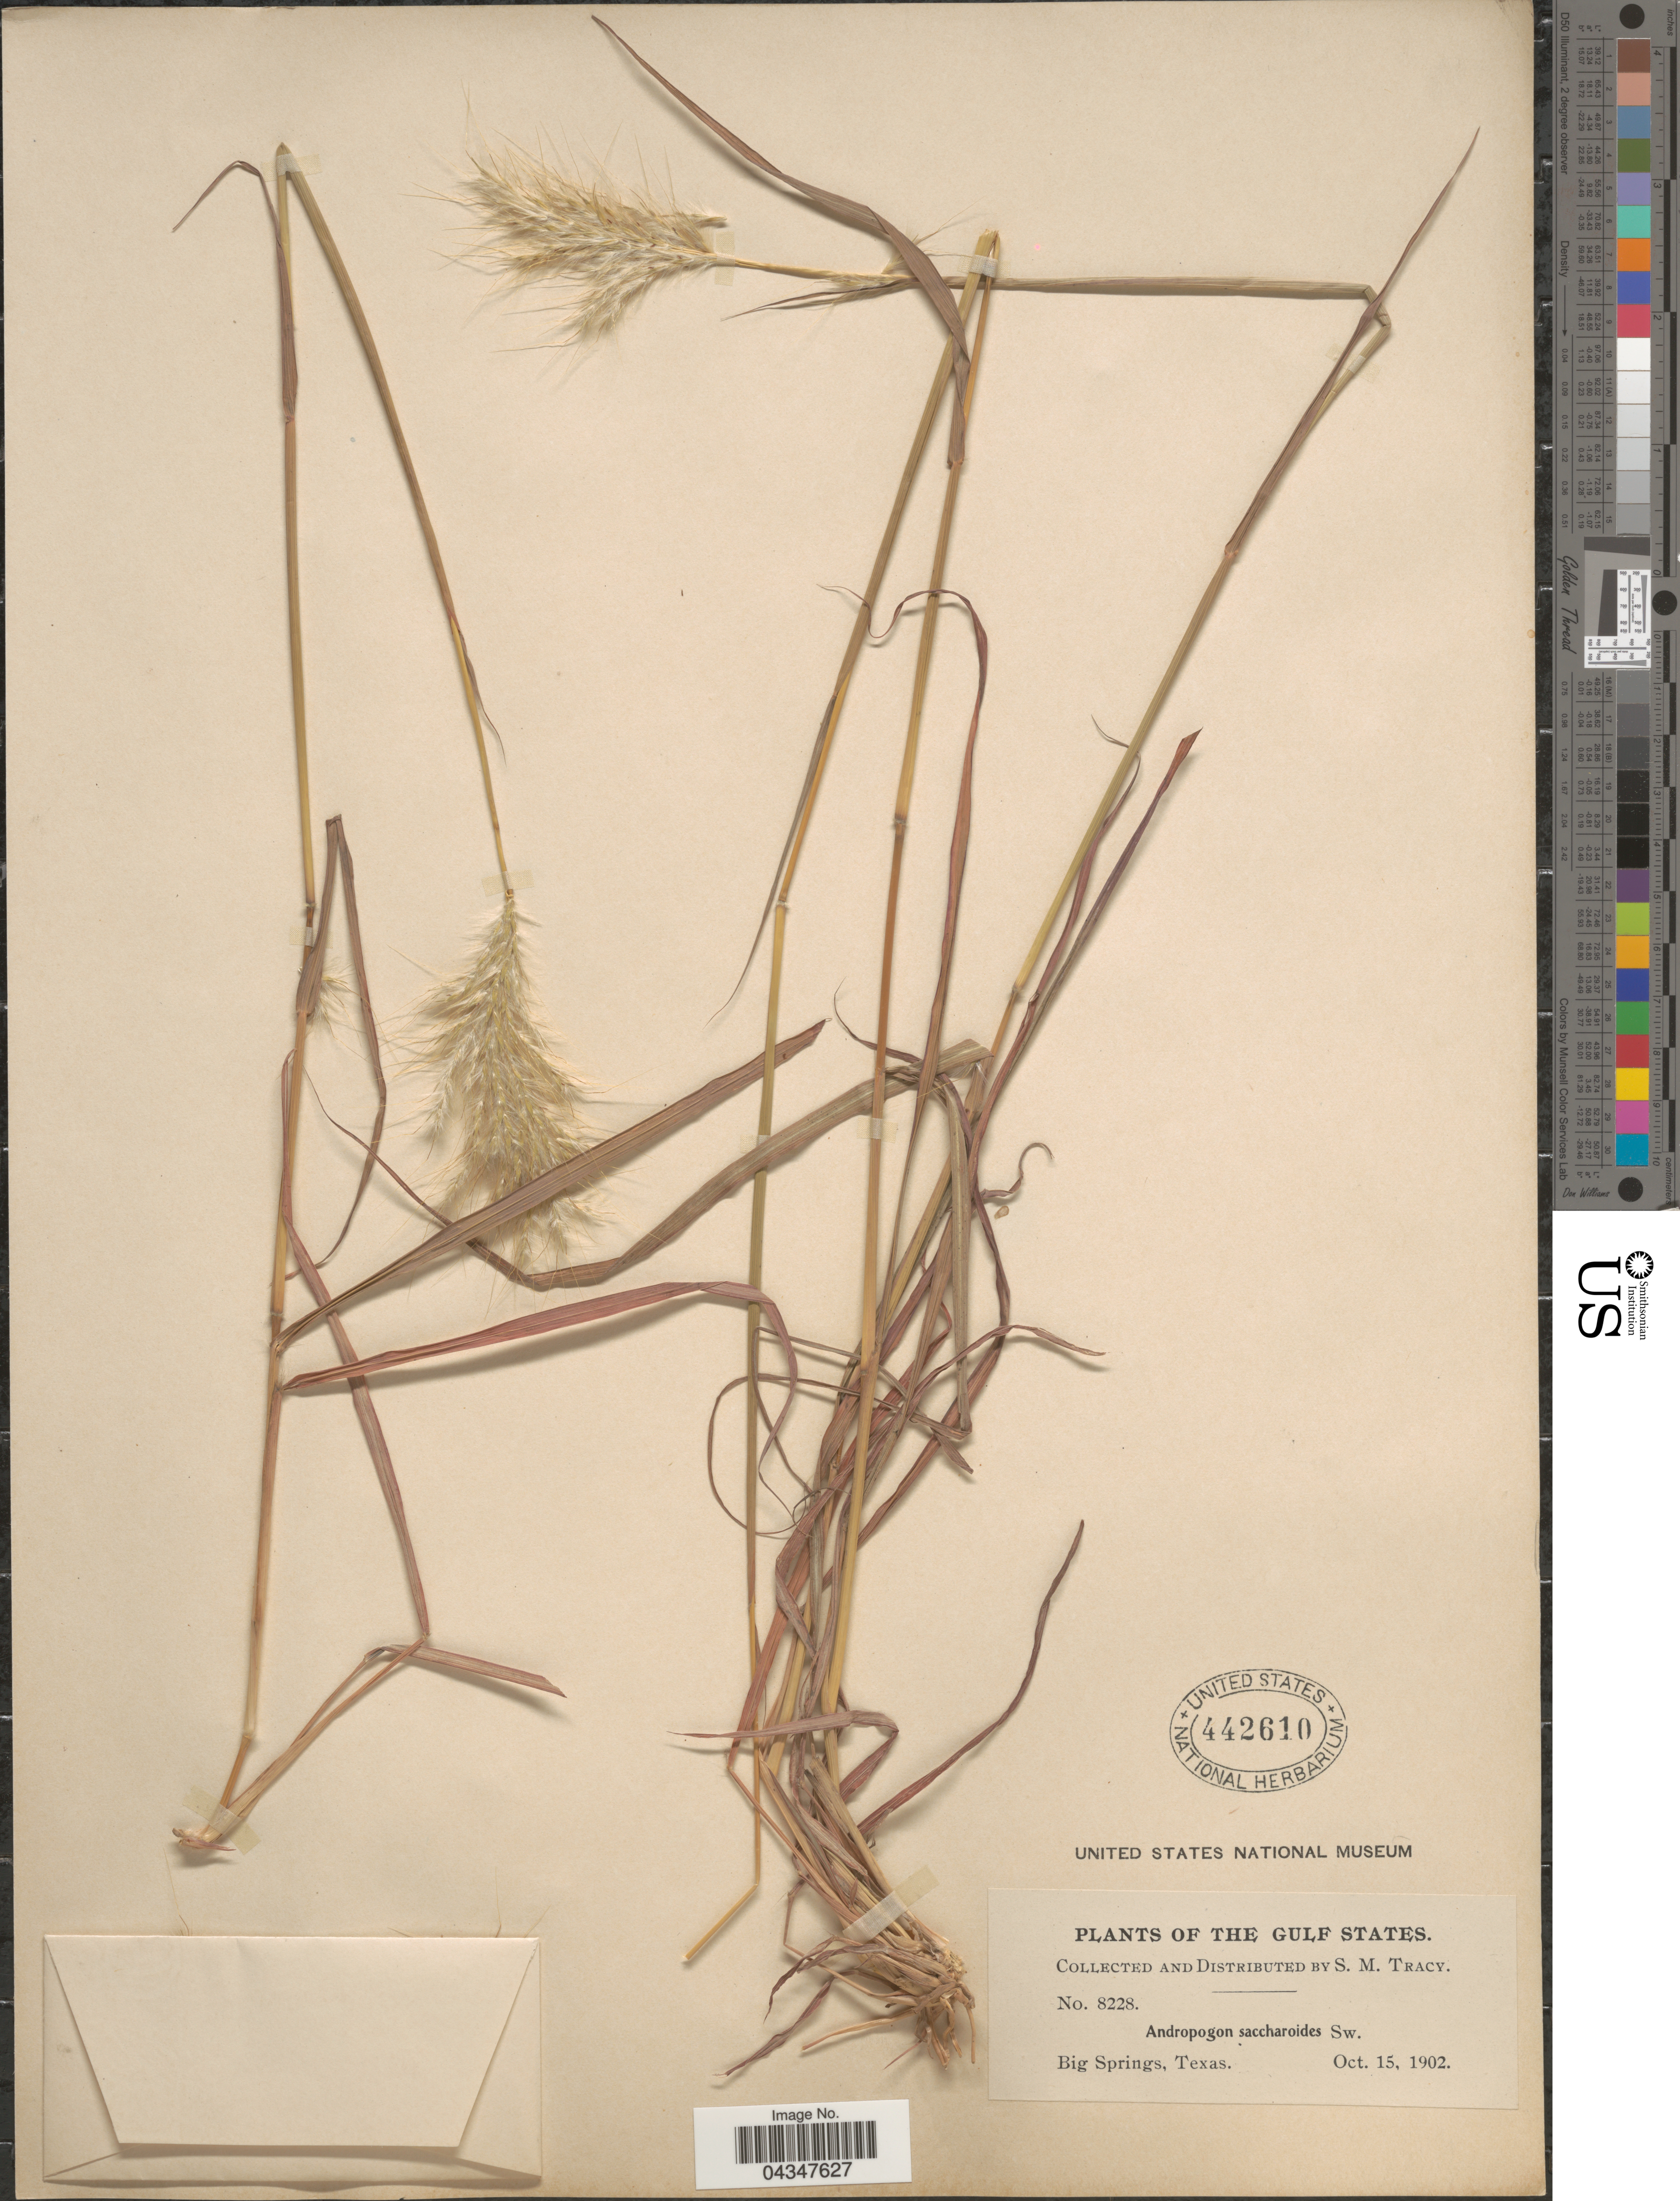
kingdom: Plantae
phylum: Tracheophyta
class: Liliopsida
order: Poales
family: Poaceae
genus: Bothriochloa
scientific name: Bothriochloa barbinodis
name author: (Lag.) Herter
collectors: S. M. Tracy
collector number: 8228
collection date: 1902-10-15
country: United States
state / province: Texas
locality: The Gulf States. Big Springs.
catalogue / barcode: US 442610